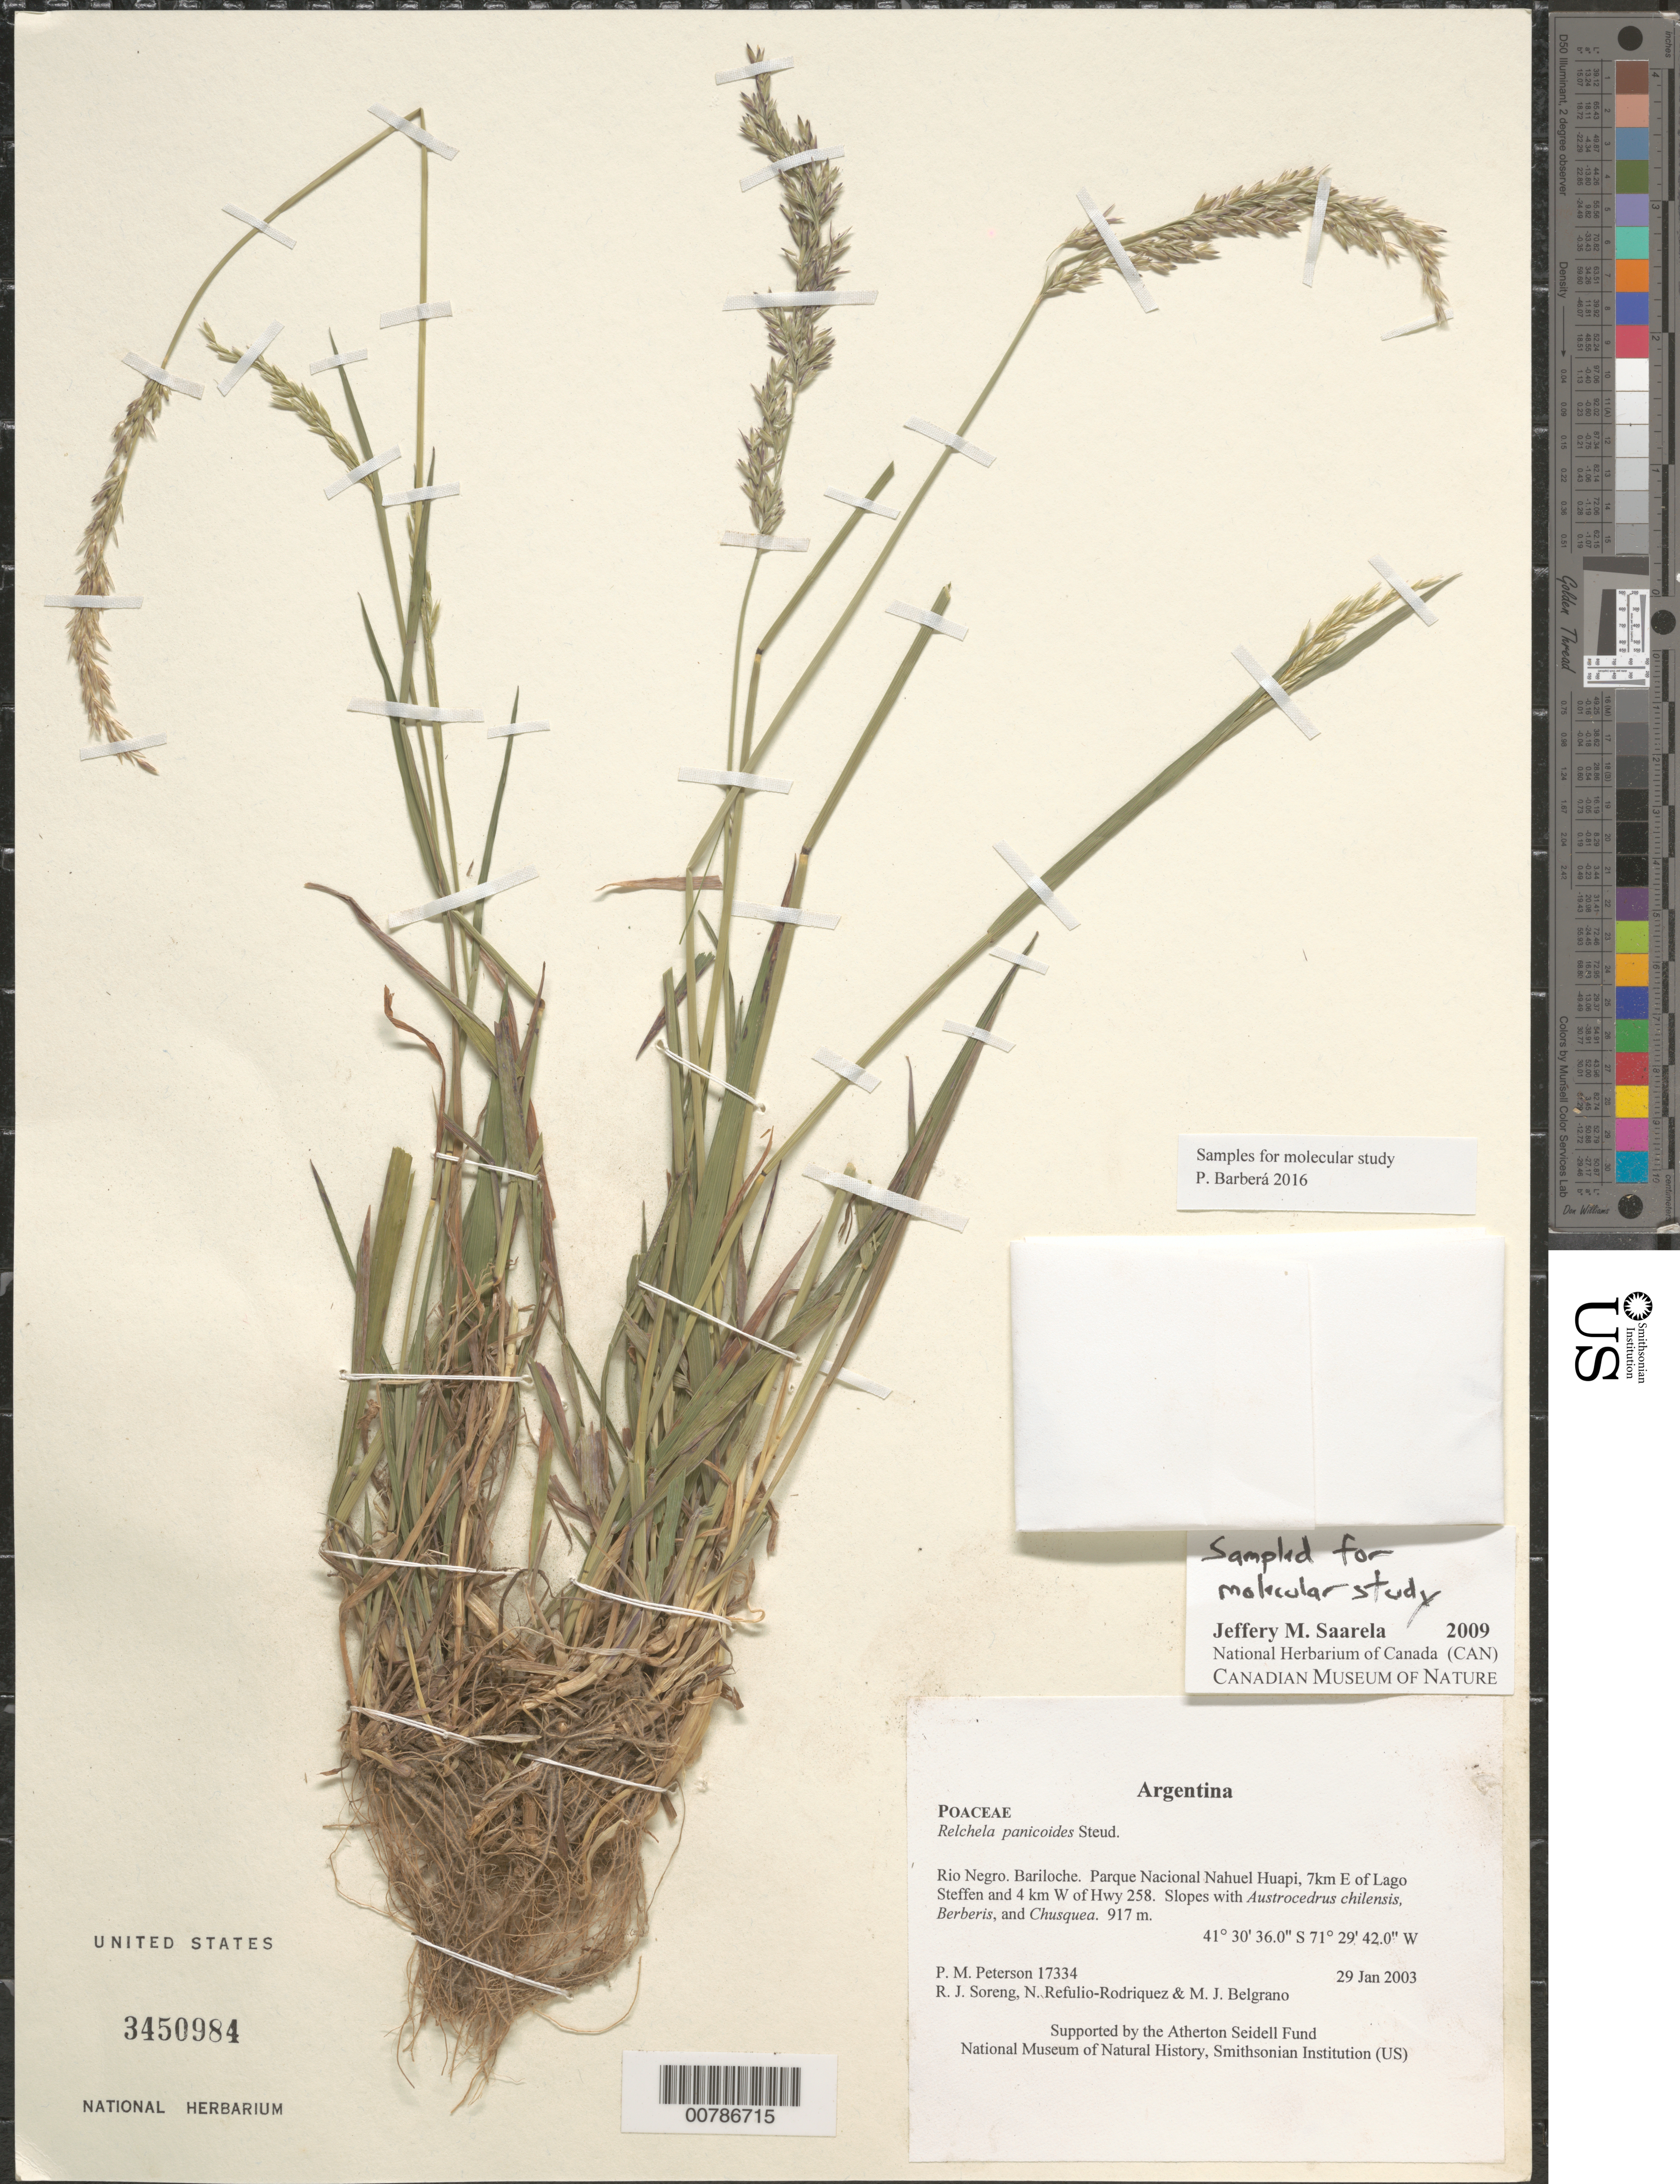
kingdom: Plantae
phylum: Tracheophyta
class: Liliopsida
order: Poales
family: Poaceae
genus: Relchela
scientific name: Relchela panicoides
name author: Steud.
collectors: P. M. Peterson, R. J. Soreng, N. Refulio-Rodríguez & M. Belgrano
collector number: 17334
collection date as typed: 29 Jan 2003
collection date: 2003-01-29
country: Argentina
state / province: Rio Negro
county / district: Bariloche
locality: Parque Nacional Nahuel Huapi, 7km E of Lago Steffen and 4 km W of Hwy 258. Slopes with Austrocedrus chilensis, Berberis, and Chusquea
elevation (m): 917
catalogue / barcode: US 3450984